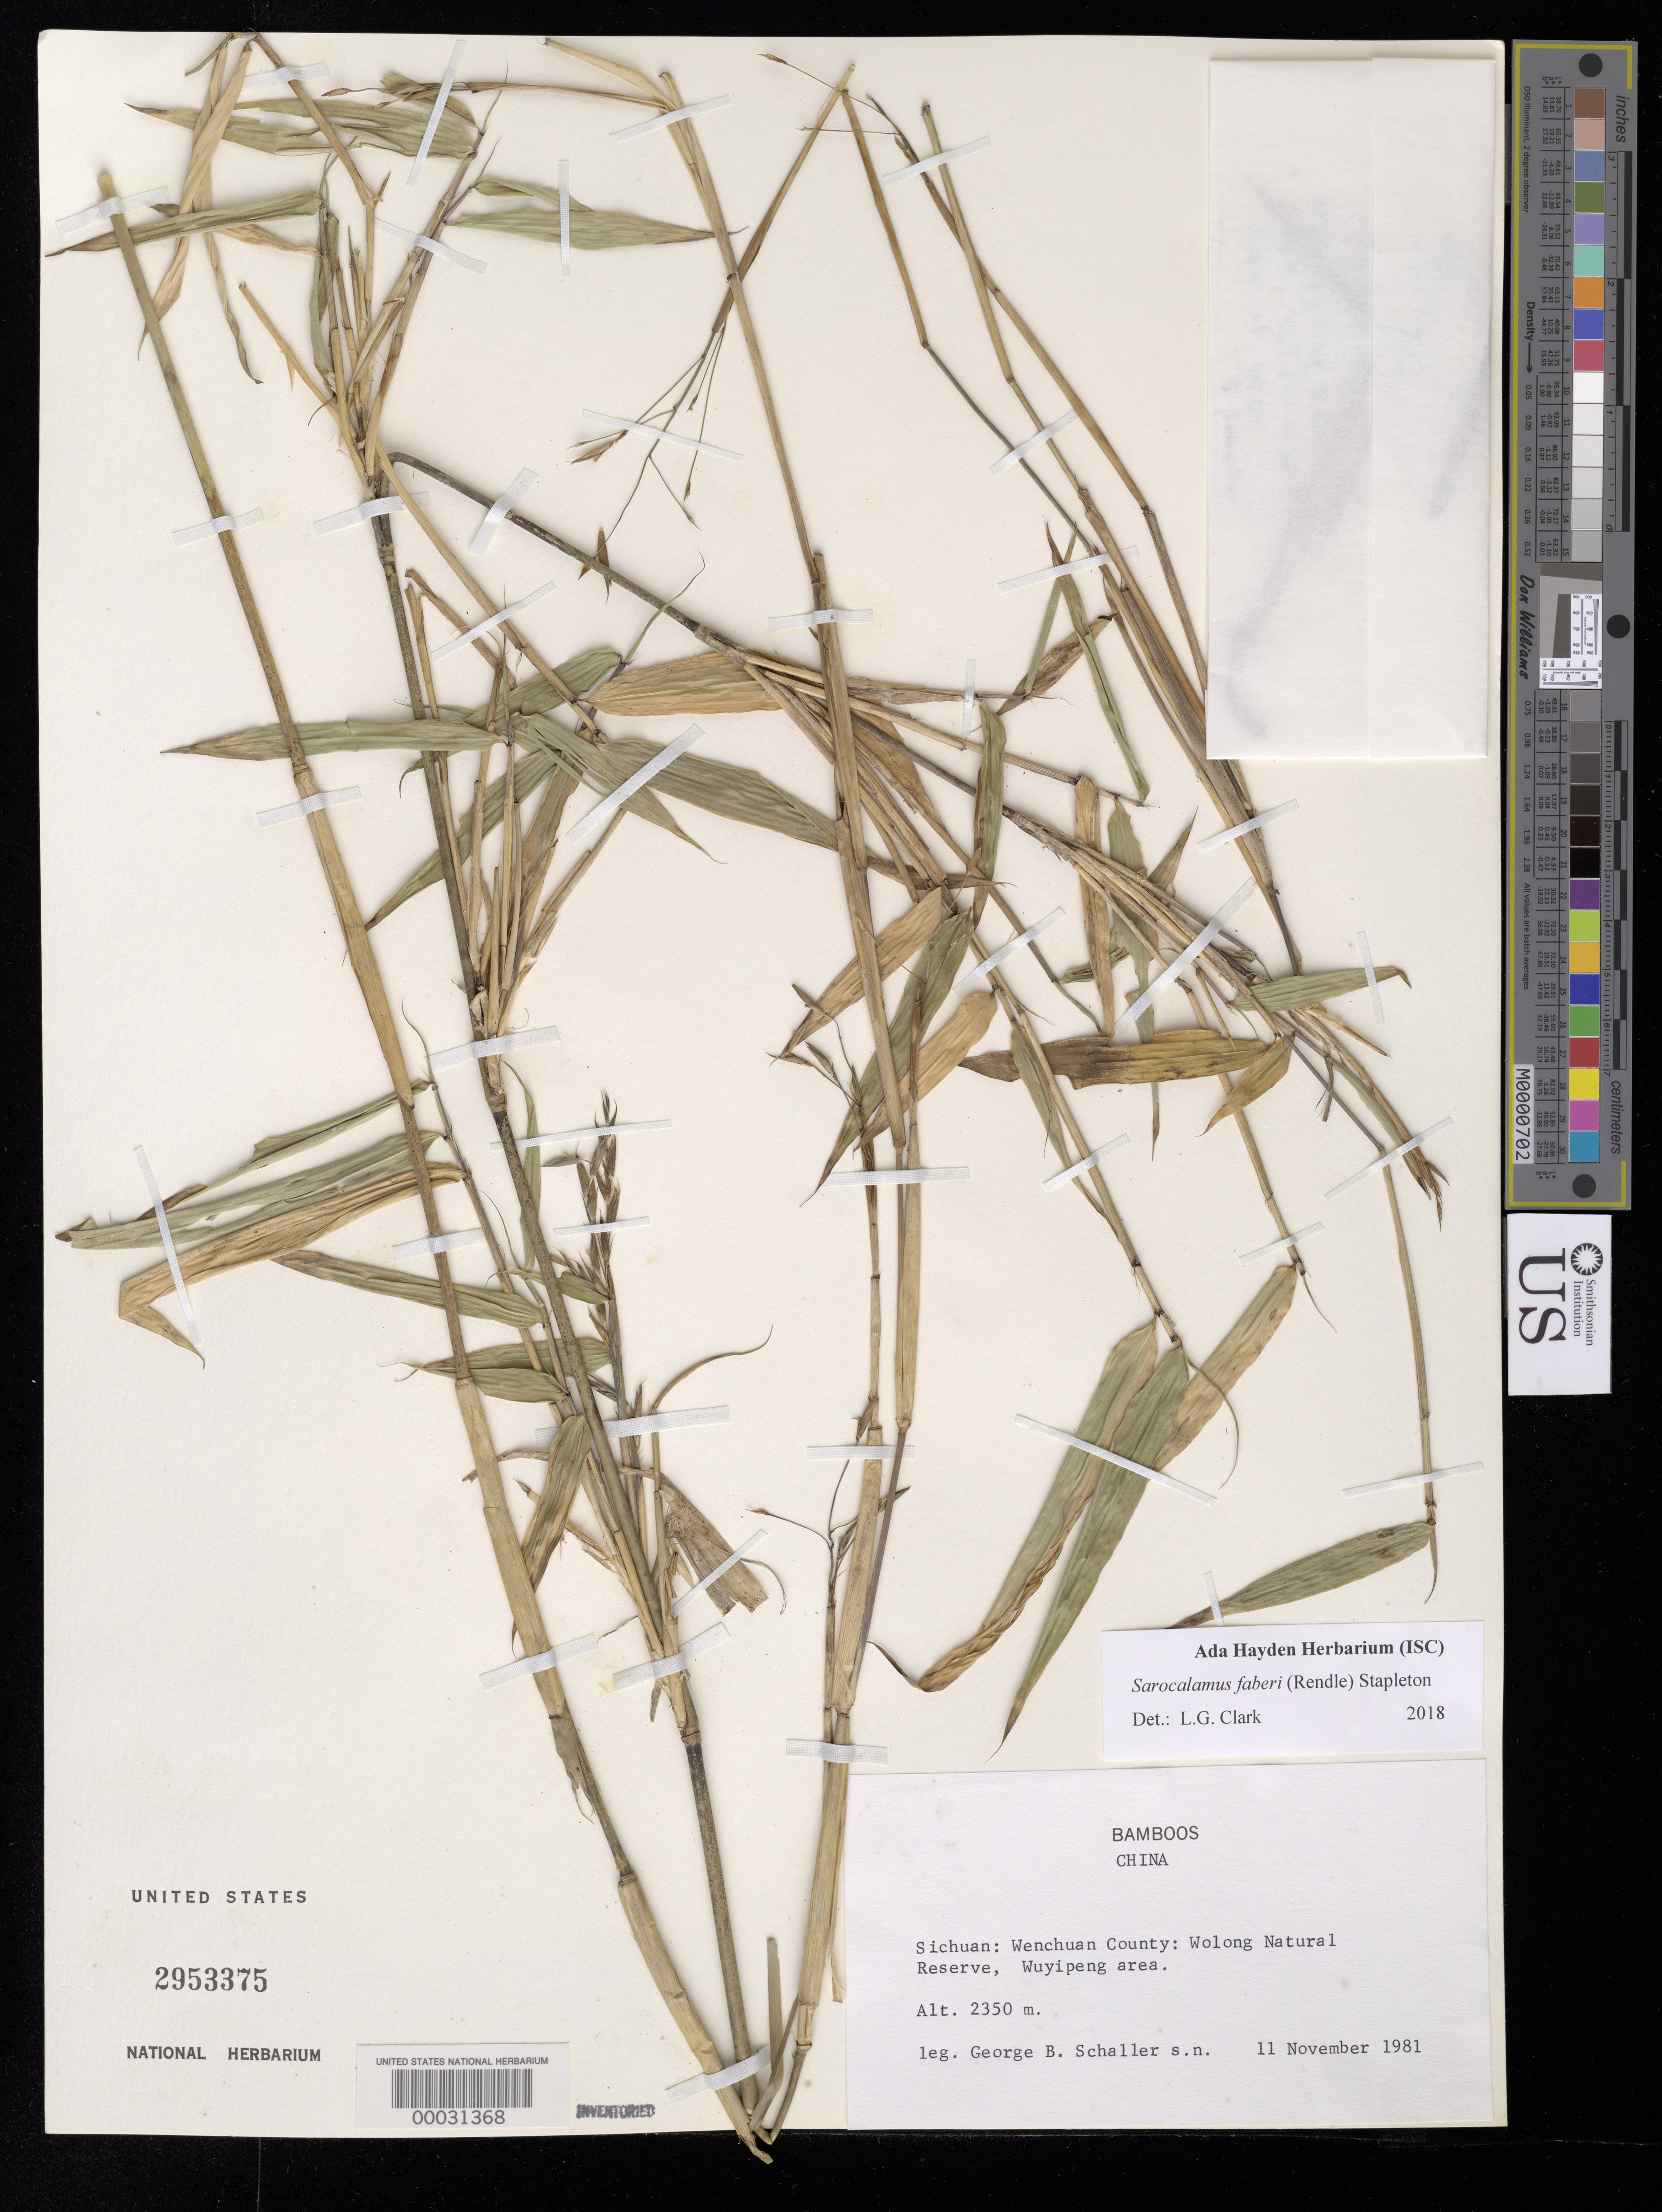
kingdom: Plantae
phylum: Tracheophyta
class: Liliopsida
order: Poales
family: Poaceae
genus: Sarocalamus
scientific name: Sarocalamus faberi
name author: (Rendle) Stapleton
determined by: Clark, L. G.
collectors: G. Schaller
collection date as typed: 11 Nov 1981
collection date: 1981-11-11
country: China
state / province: Sichuan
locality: Wuyipeng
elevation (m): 2350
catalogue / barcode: US 2953375